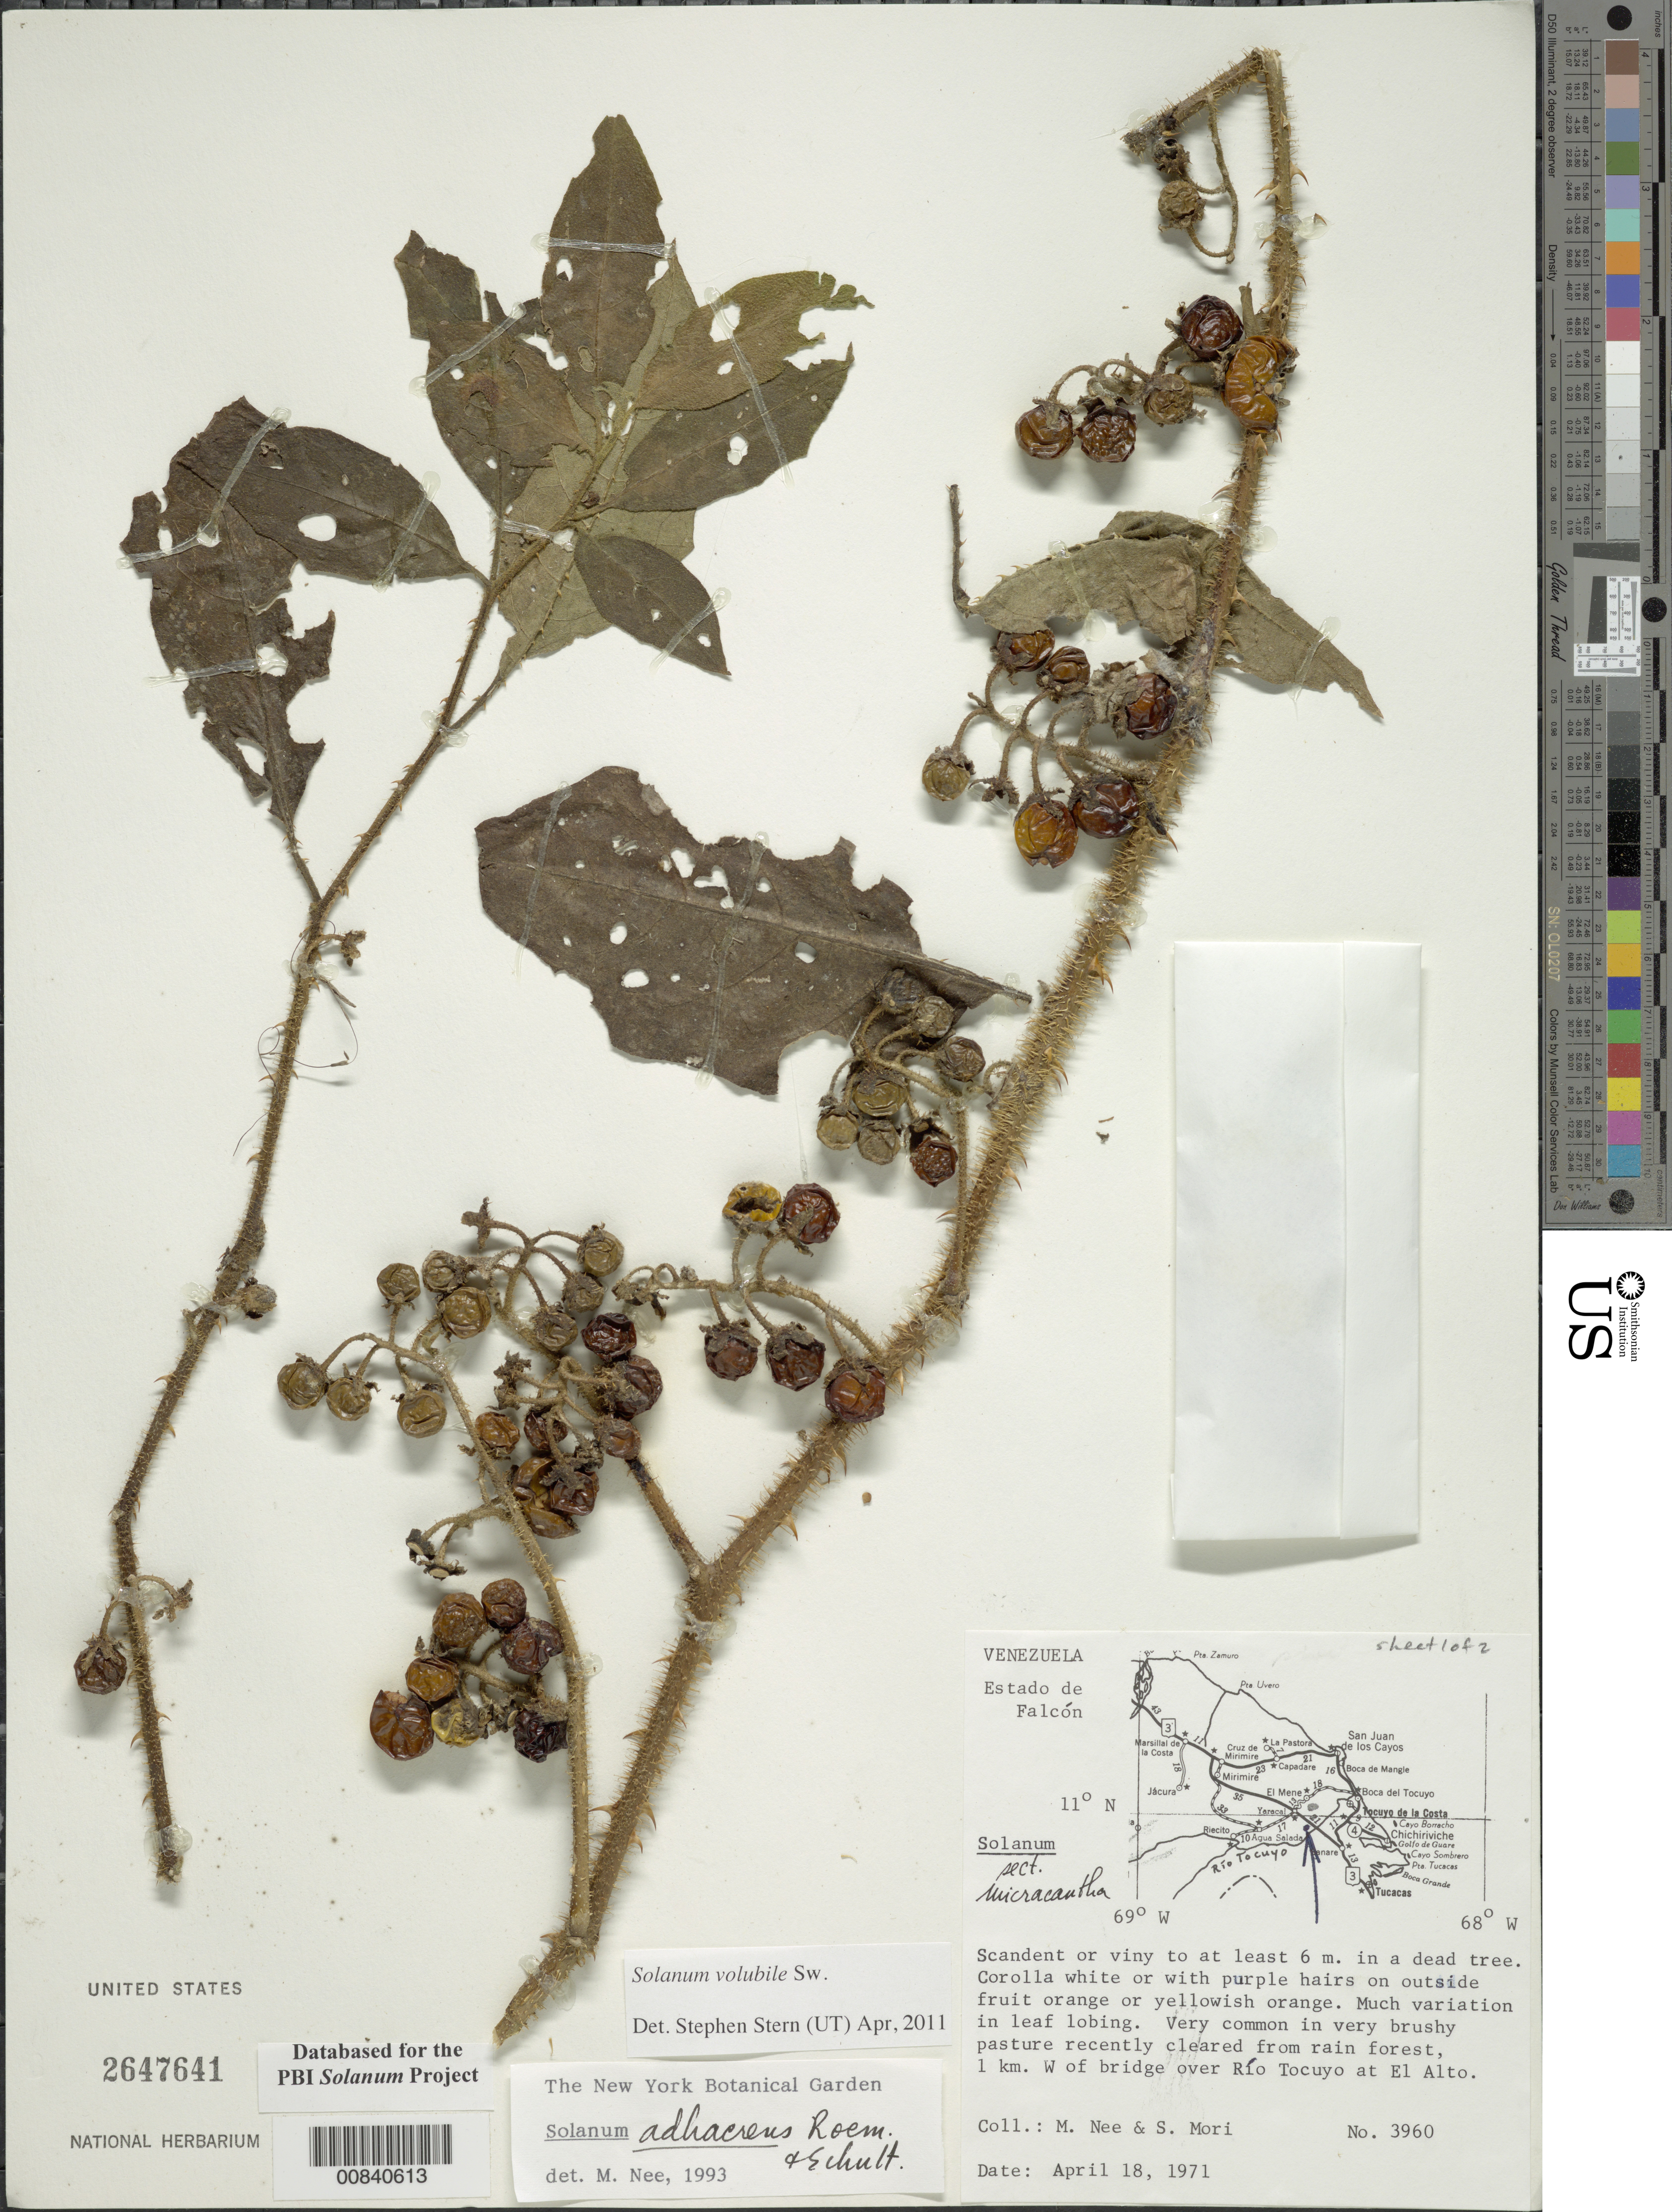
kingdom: Plantae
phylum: Tracheophyta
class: Magnoliopsida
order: Solanales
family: Solanaceae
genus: Solanum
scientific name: Solanum volubile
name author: Sw.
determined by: Stern, S. R., (UT)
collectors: M. Nee & S. Mori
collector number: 3960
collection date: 1971-04-18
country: Venezuela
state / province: Falcón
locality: See map on specimen label; near Tocacas, off Route 3 between Sanare and Yaracal.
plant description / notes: Previously databased for the PBI Solanum Project; entered into EMU by MJDatiles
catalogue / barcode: US 2647641